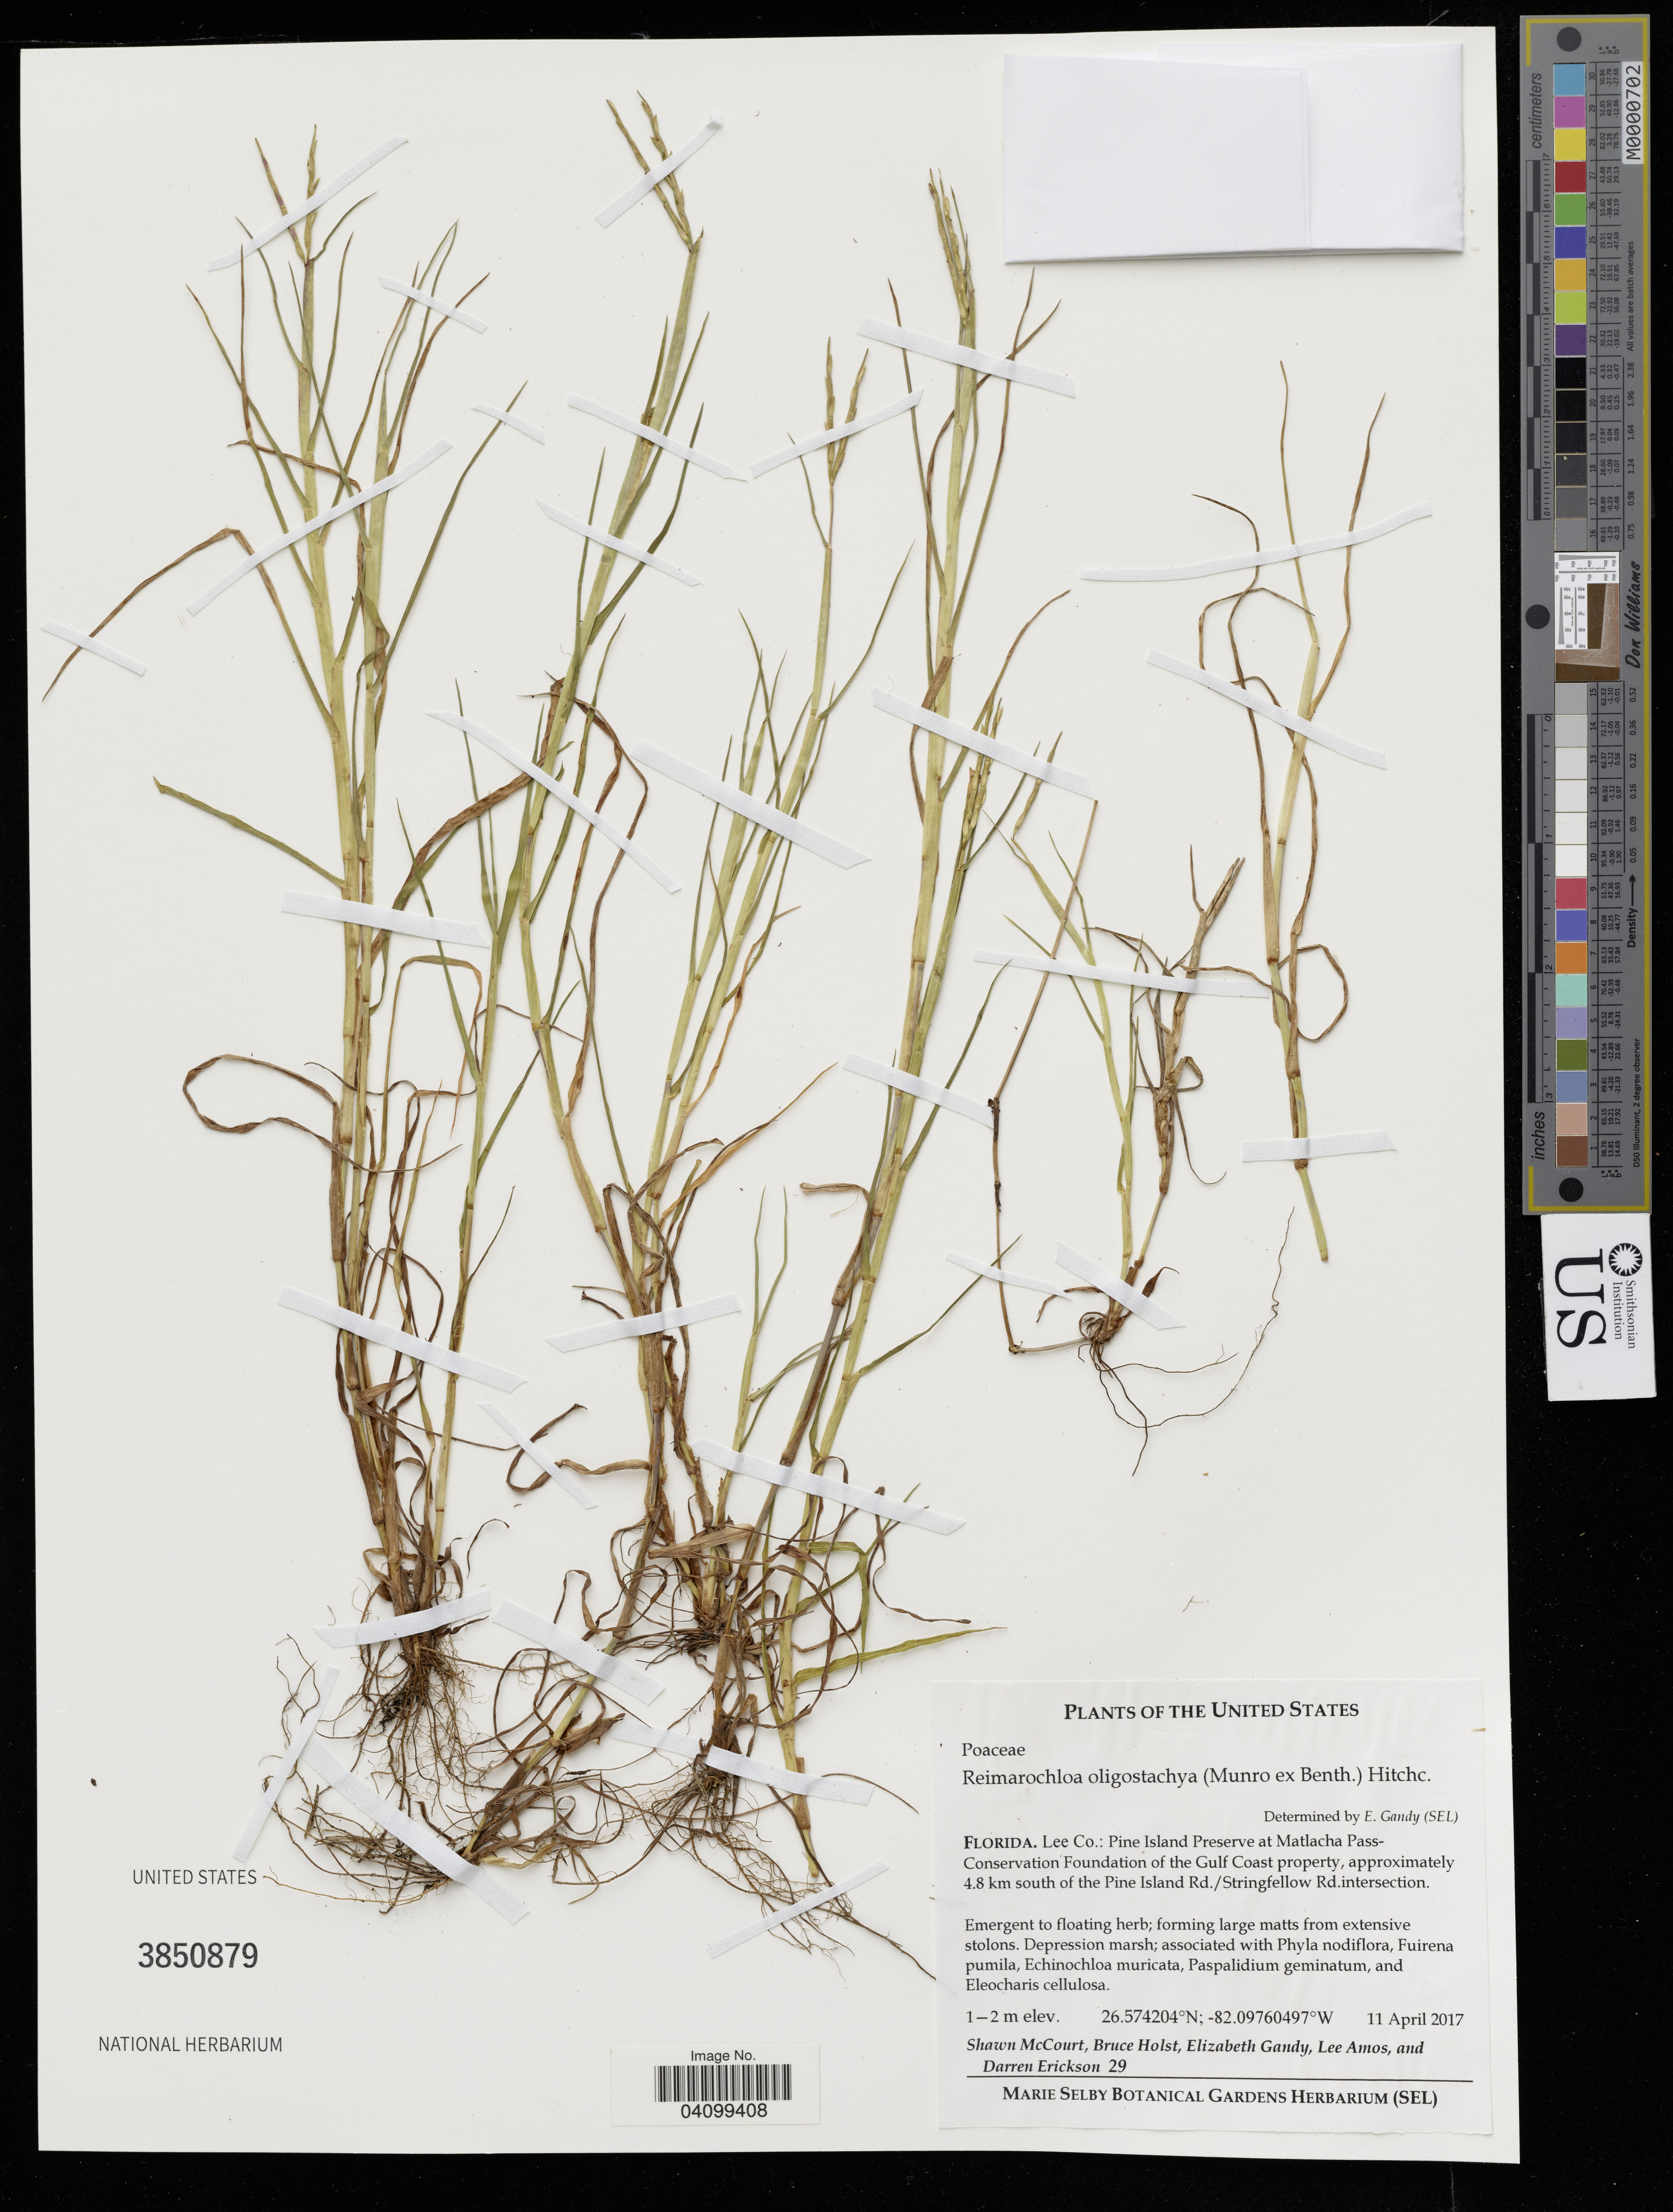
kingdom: Plantae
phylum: Tracheophyta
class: Liliopsida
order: Poales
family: Poaceae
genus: Reimarochloa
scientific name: Reimarochloa oligostachya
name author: (Munro ex Benth.) Hitchc.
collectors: R. McCourt, B. Holst & L. Amos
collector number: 29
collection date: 2017-04-11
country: United States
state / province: Florida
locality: Lee Co.: Pine Island Preserve at Matlacha Pass-Conservation Foundation of the Gulf Coast property, approximately 4.8 km south of the Pine Island Rd./Stringfellow Rd.intersection.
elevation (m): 1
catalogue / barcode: US 3850879